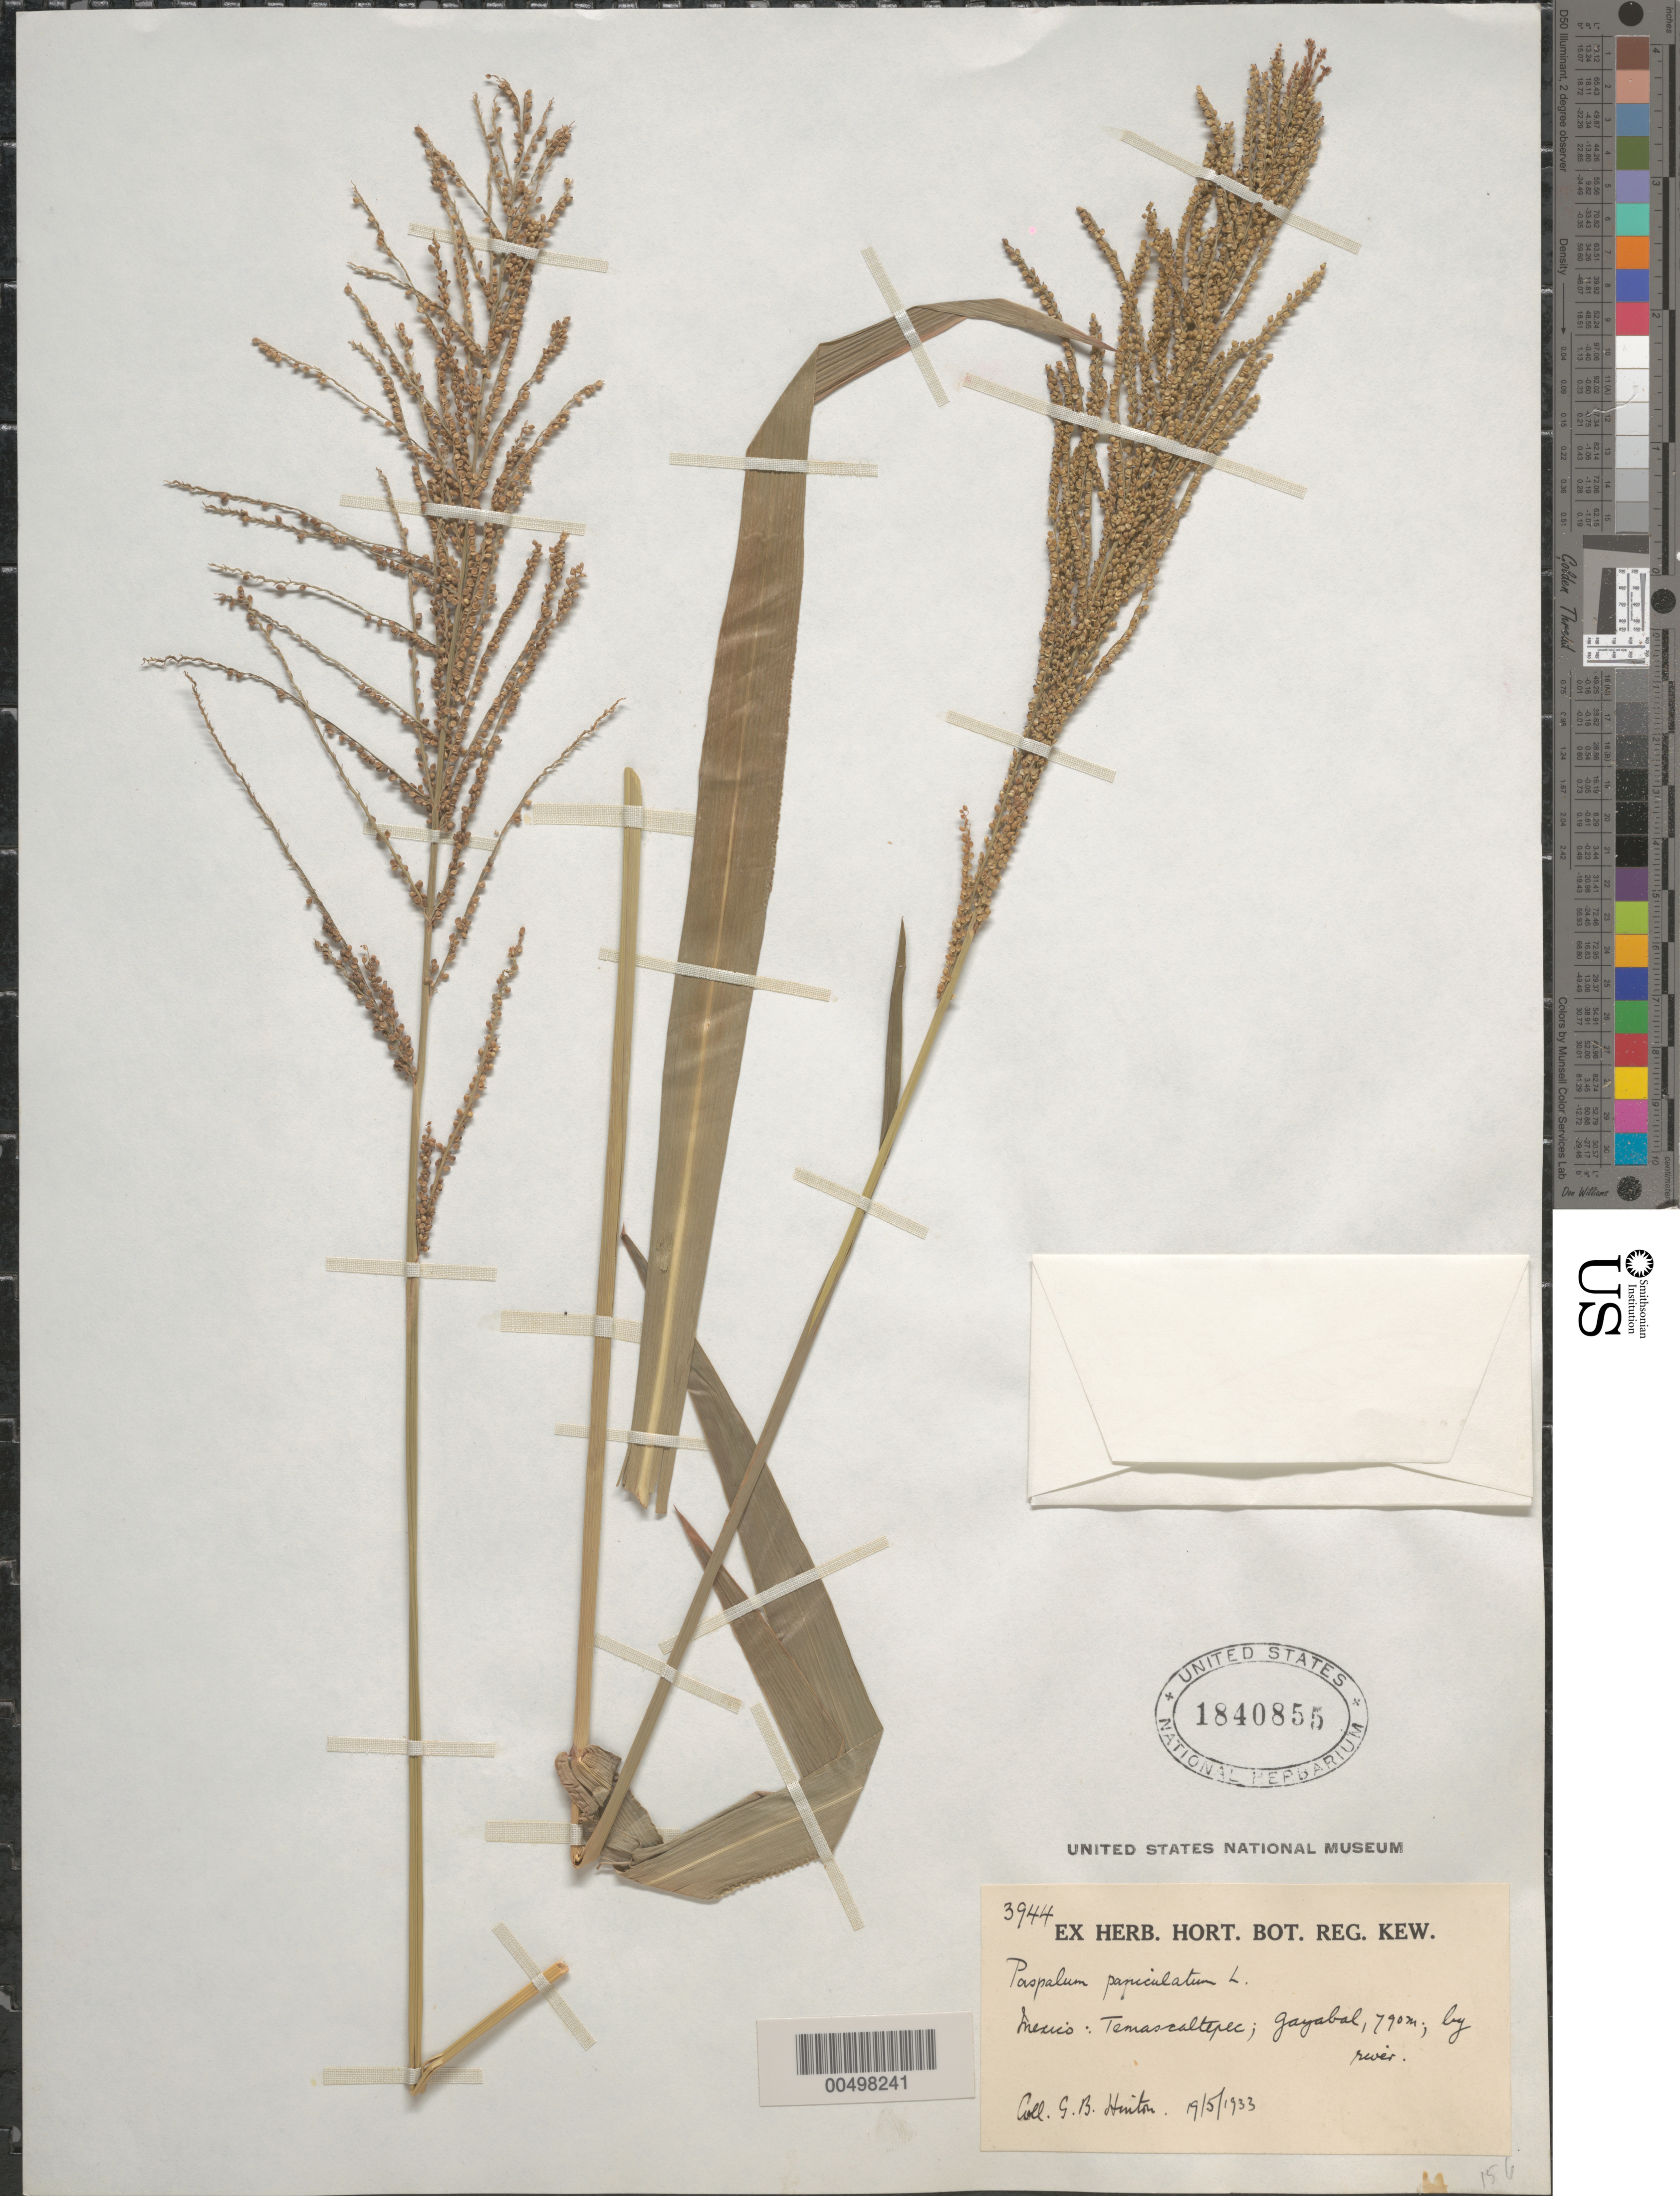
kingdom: Plantae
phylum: Tracheophyta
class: Liliopsida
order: Poales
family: Poaceae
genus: Paspalum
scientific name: Paspalum paniculatum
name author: L.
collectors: G. B. Hinton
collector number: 3944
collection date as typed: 19 May 1933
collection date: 1933-05-19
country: Mexico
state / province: México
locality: Temascaltepec, Gayabal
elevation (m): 790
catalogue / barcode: US 1840855